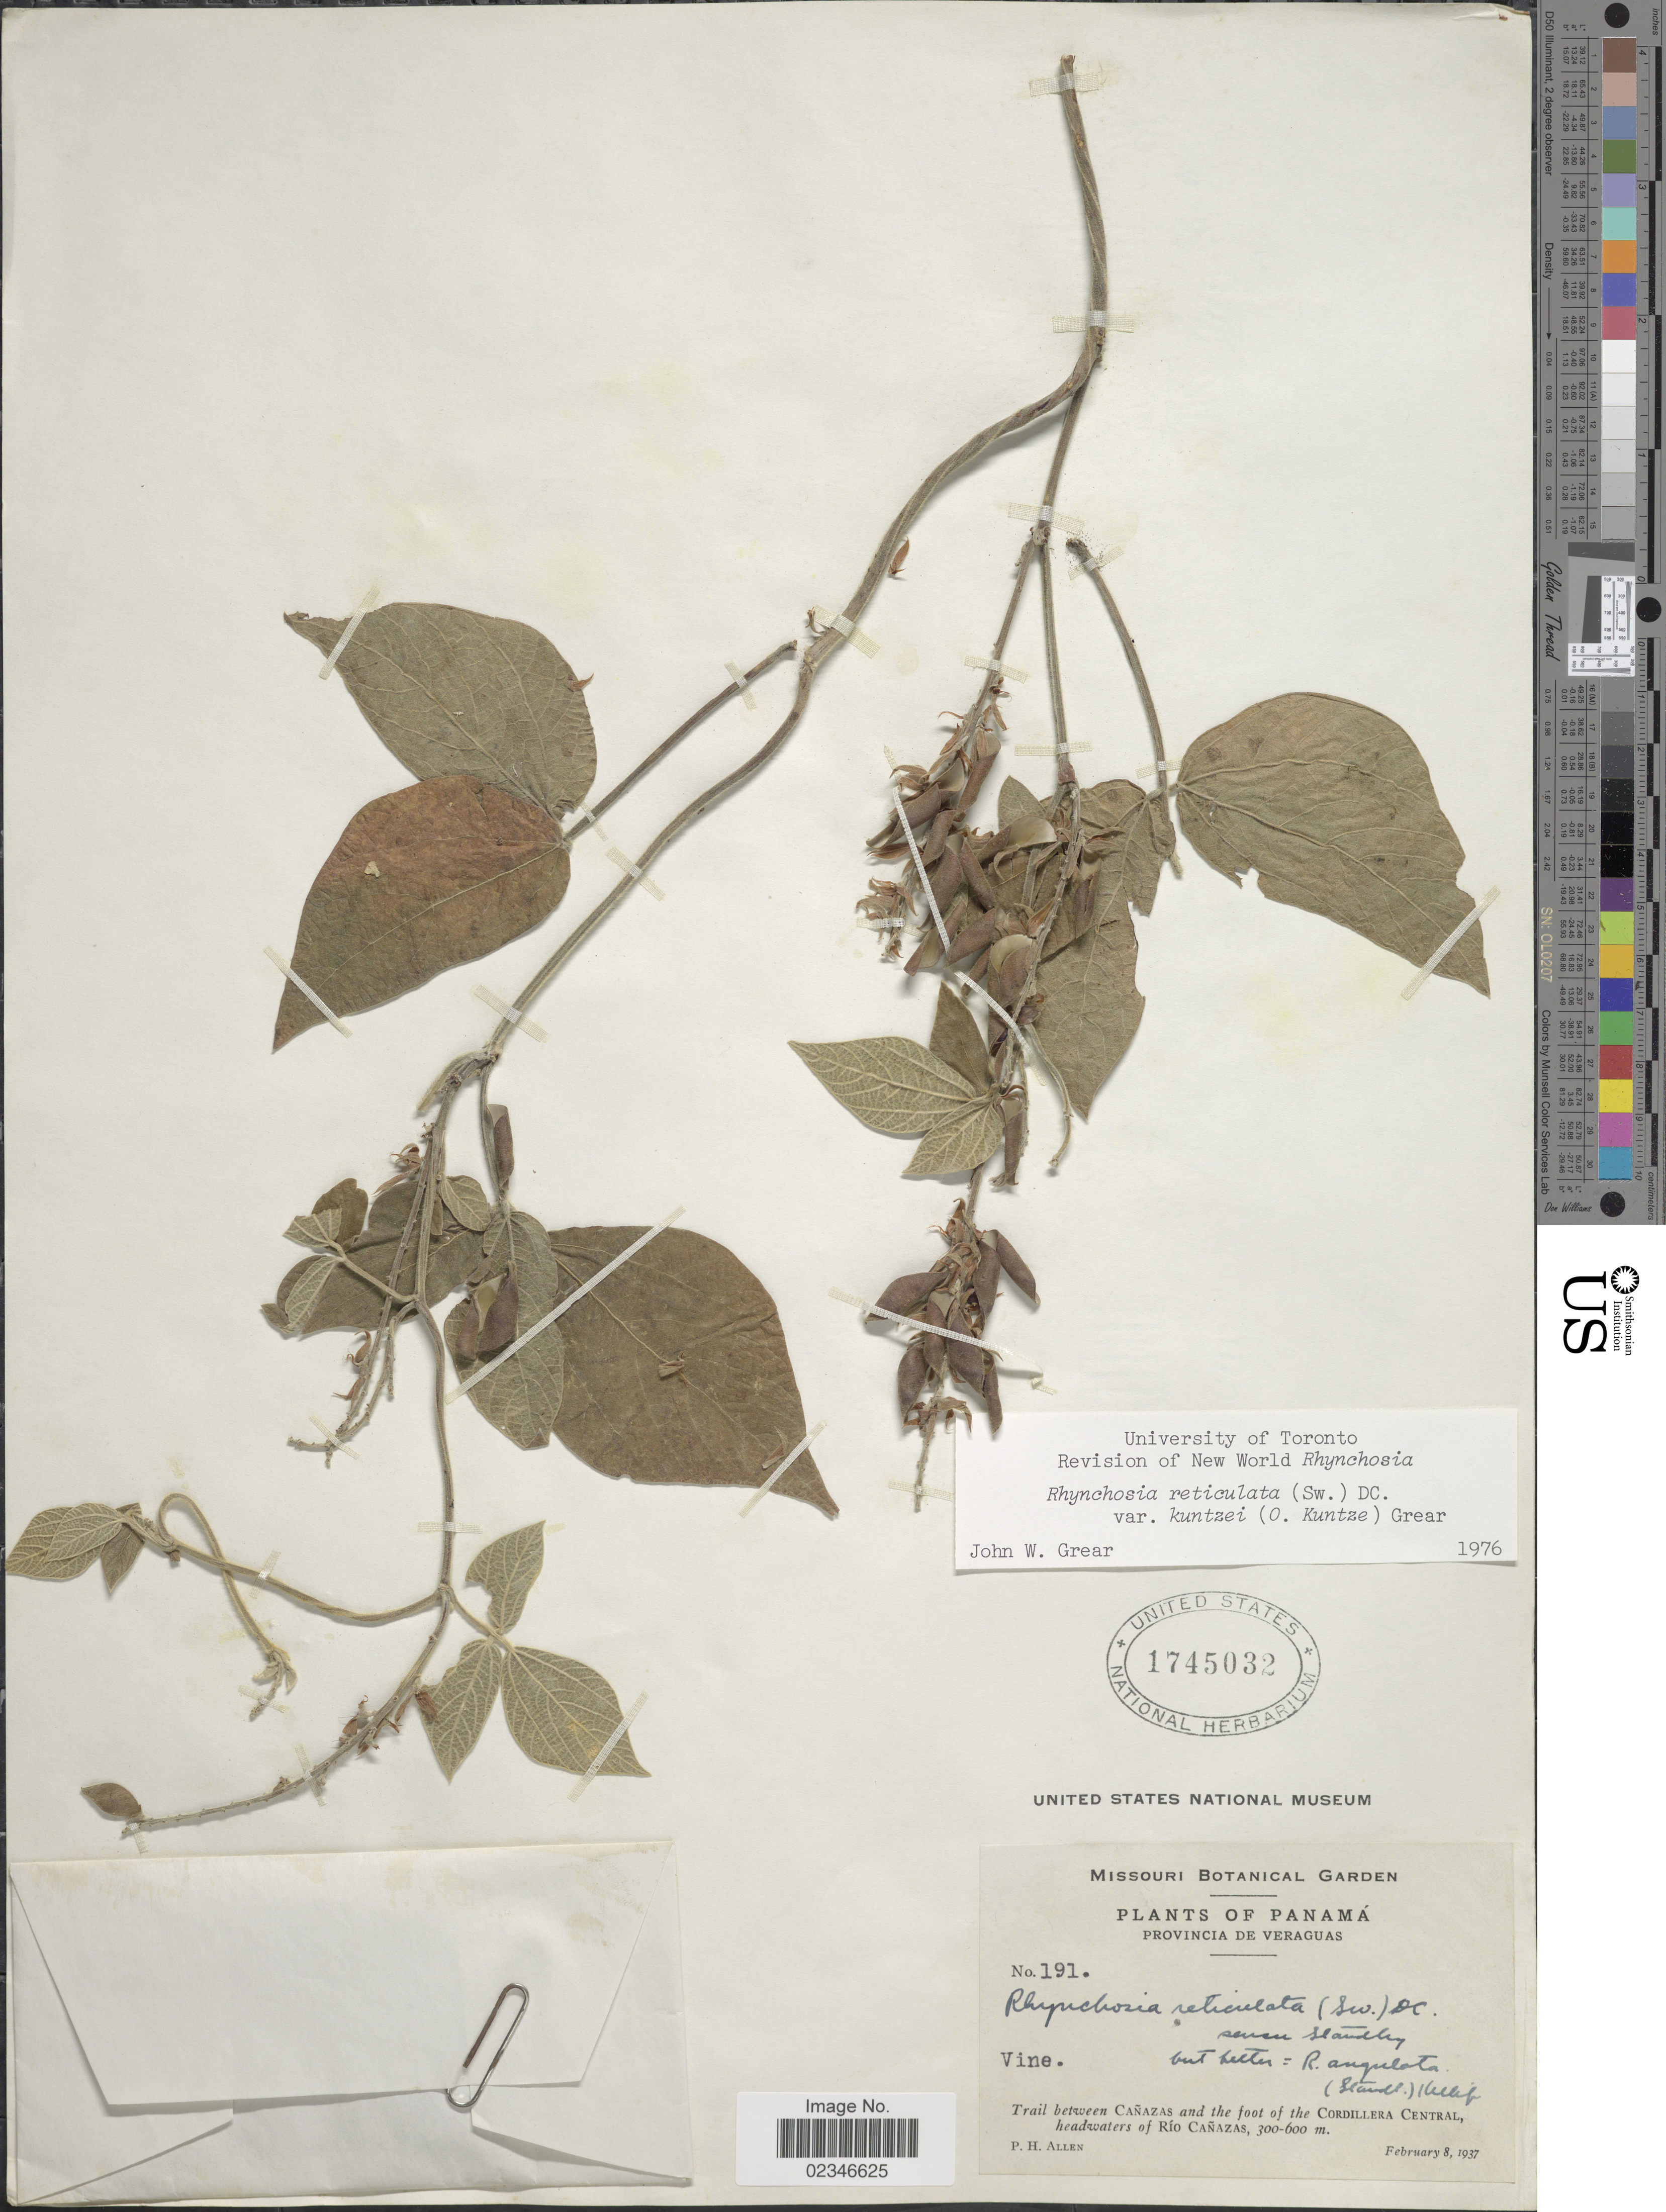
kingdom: Plantae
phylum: Tracheophyta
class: Magnoliopsida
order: Fabales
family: Fabaceae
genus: Rhynchosia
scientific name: Rhynchosia reticulata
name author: (Sw.) DC.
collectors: P. H. Allen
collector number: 191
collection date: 1937-02-08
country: Panama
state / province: Veraguas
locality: Provincia de Veraguas, Trail between Canazas and the foot of the Cordillera Central headwaters of Rio Canazas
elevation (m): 300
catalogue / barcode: US 1745032